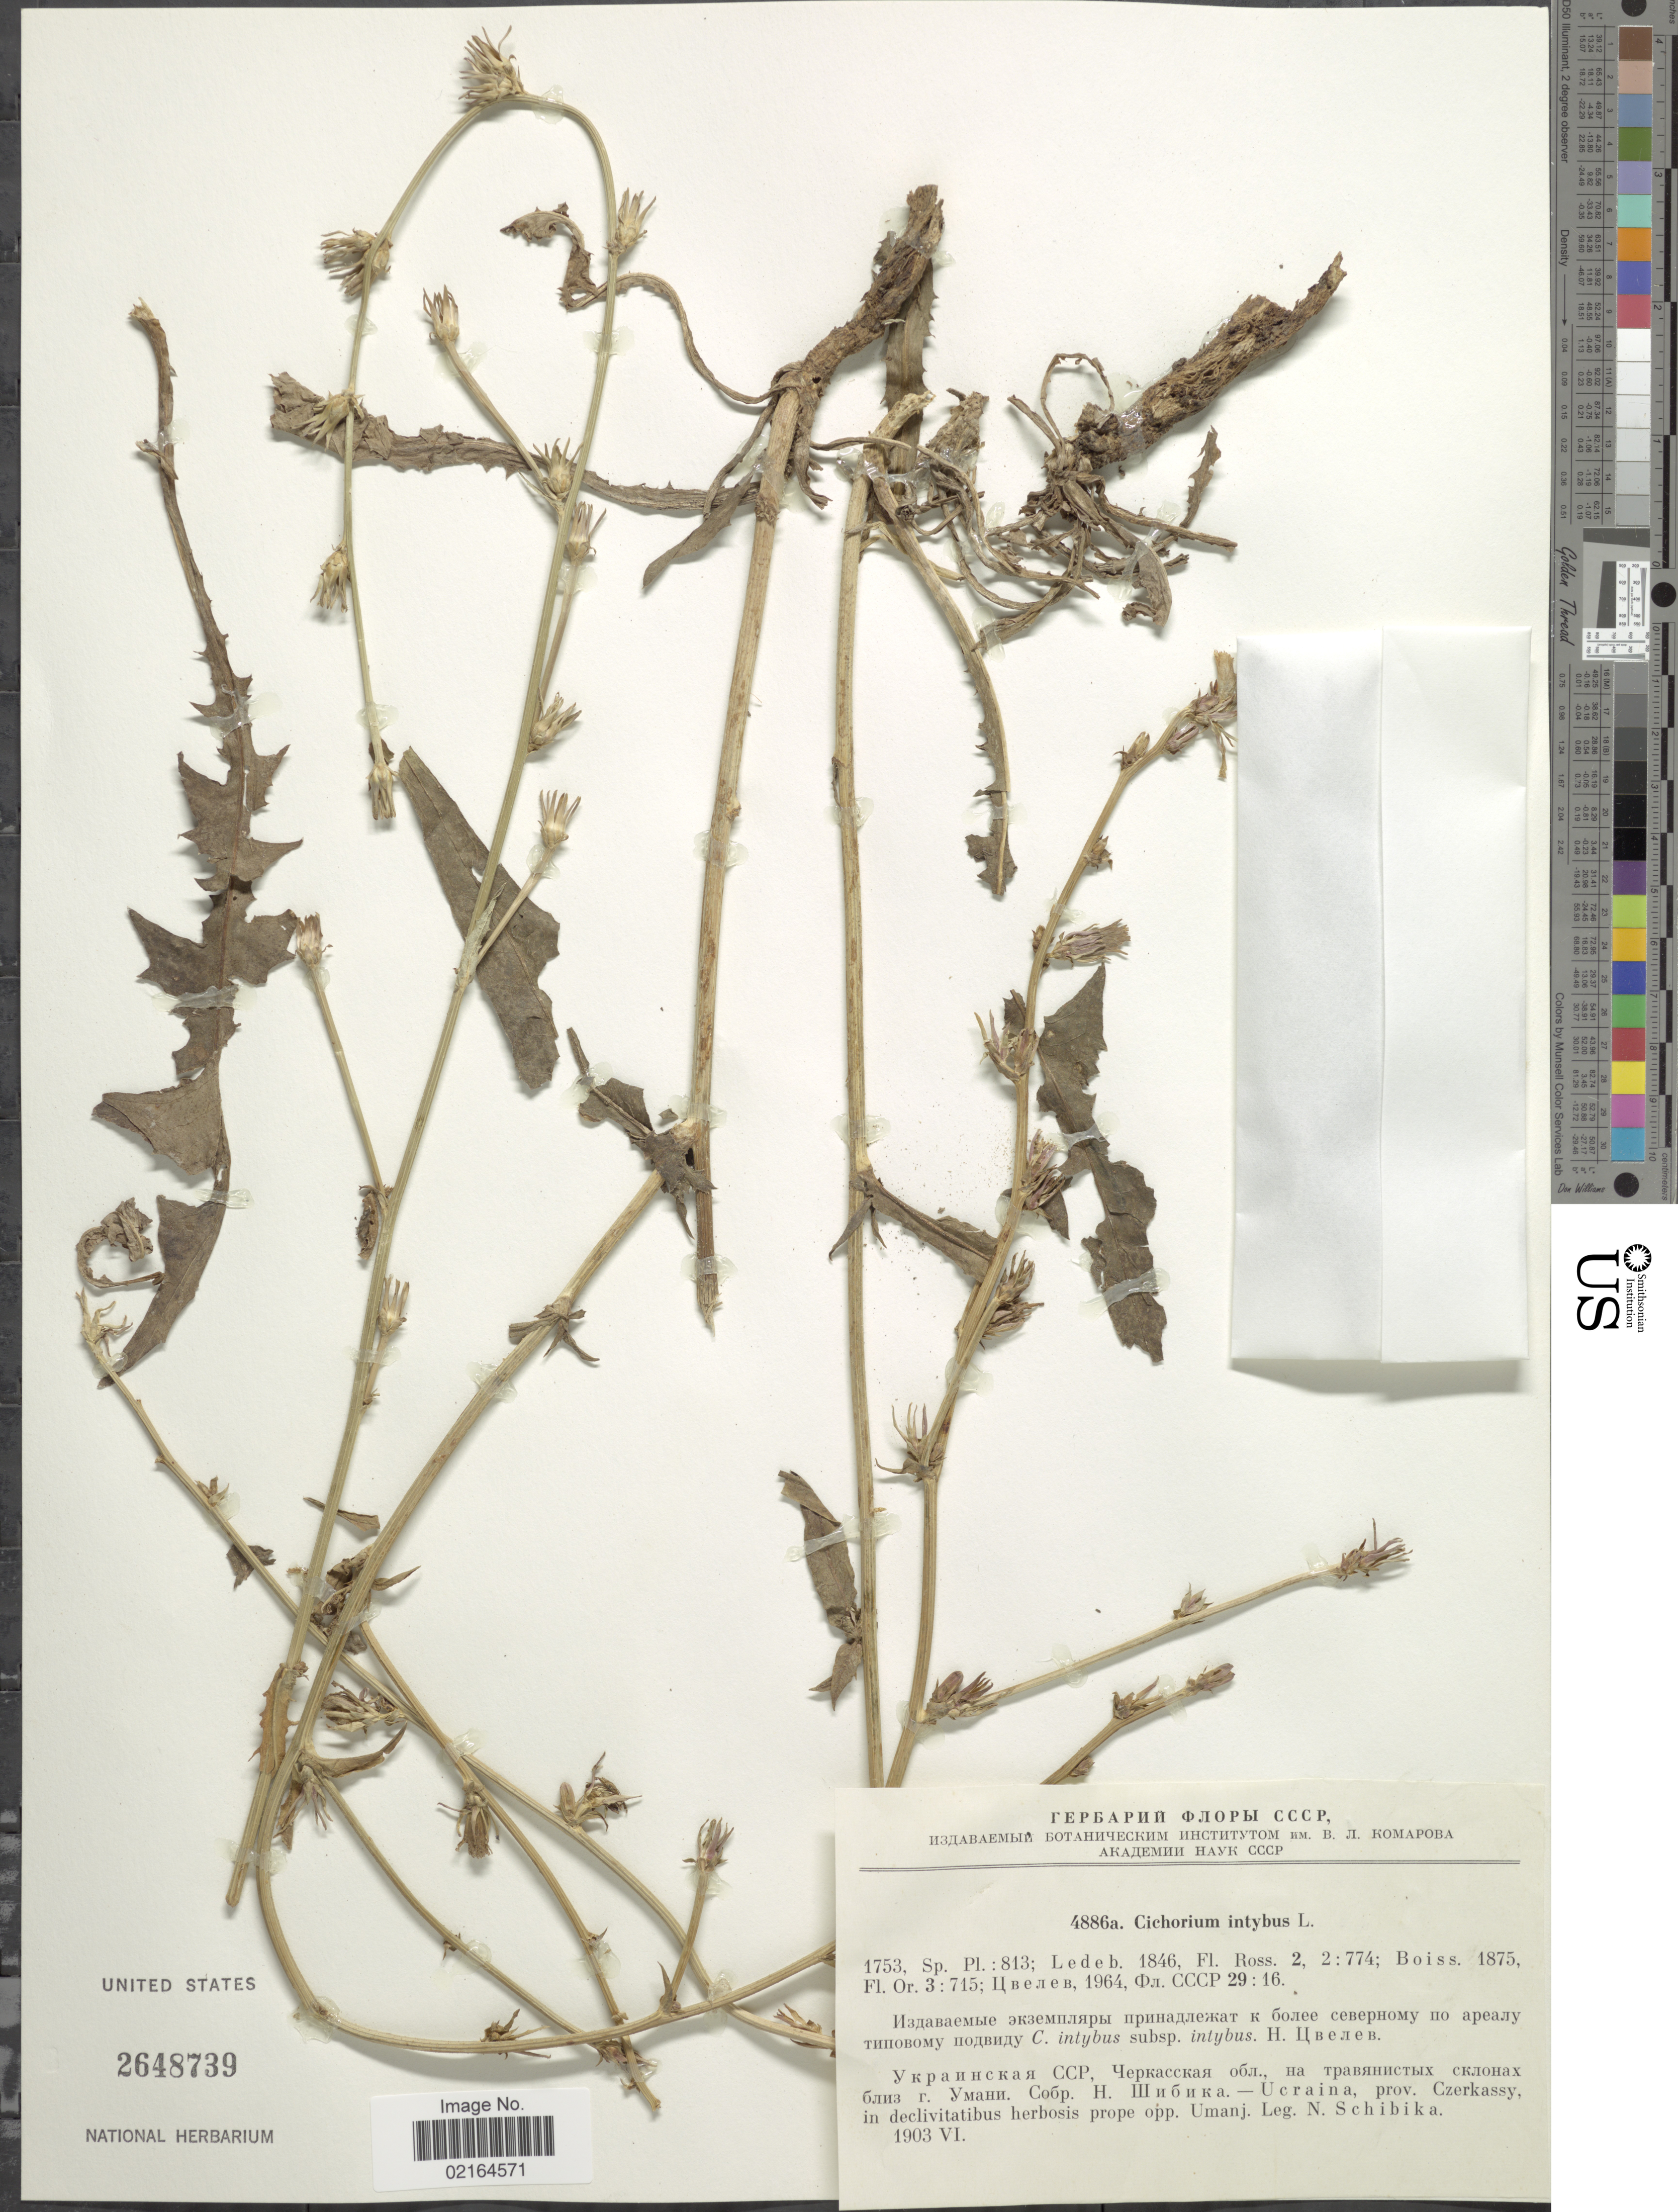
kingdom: Plantae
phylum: Tracheophyta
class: Magnoliopsida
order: Asterales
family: Asteraceae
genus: Cichorium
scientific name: Cichorium intybus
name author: L.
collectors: N. Schibika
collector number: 4886a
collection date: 1903-06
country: Ukraine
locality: prov. Czerkassy, in declivitatibus herbosis prope opp. Umanj.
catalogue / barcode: US 2648739